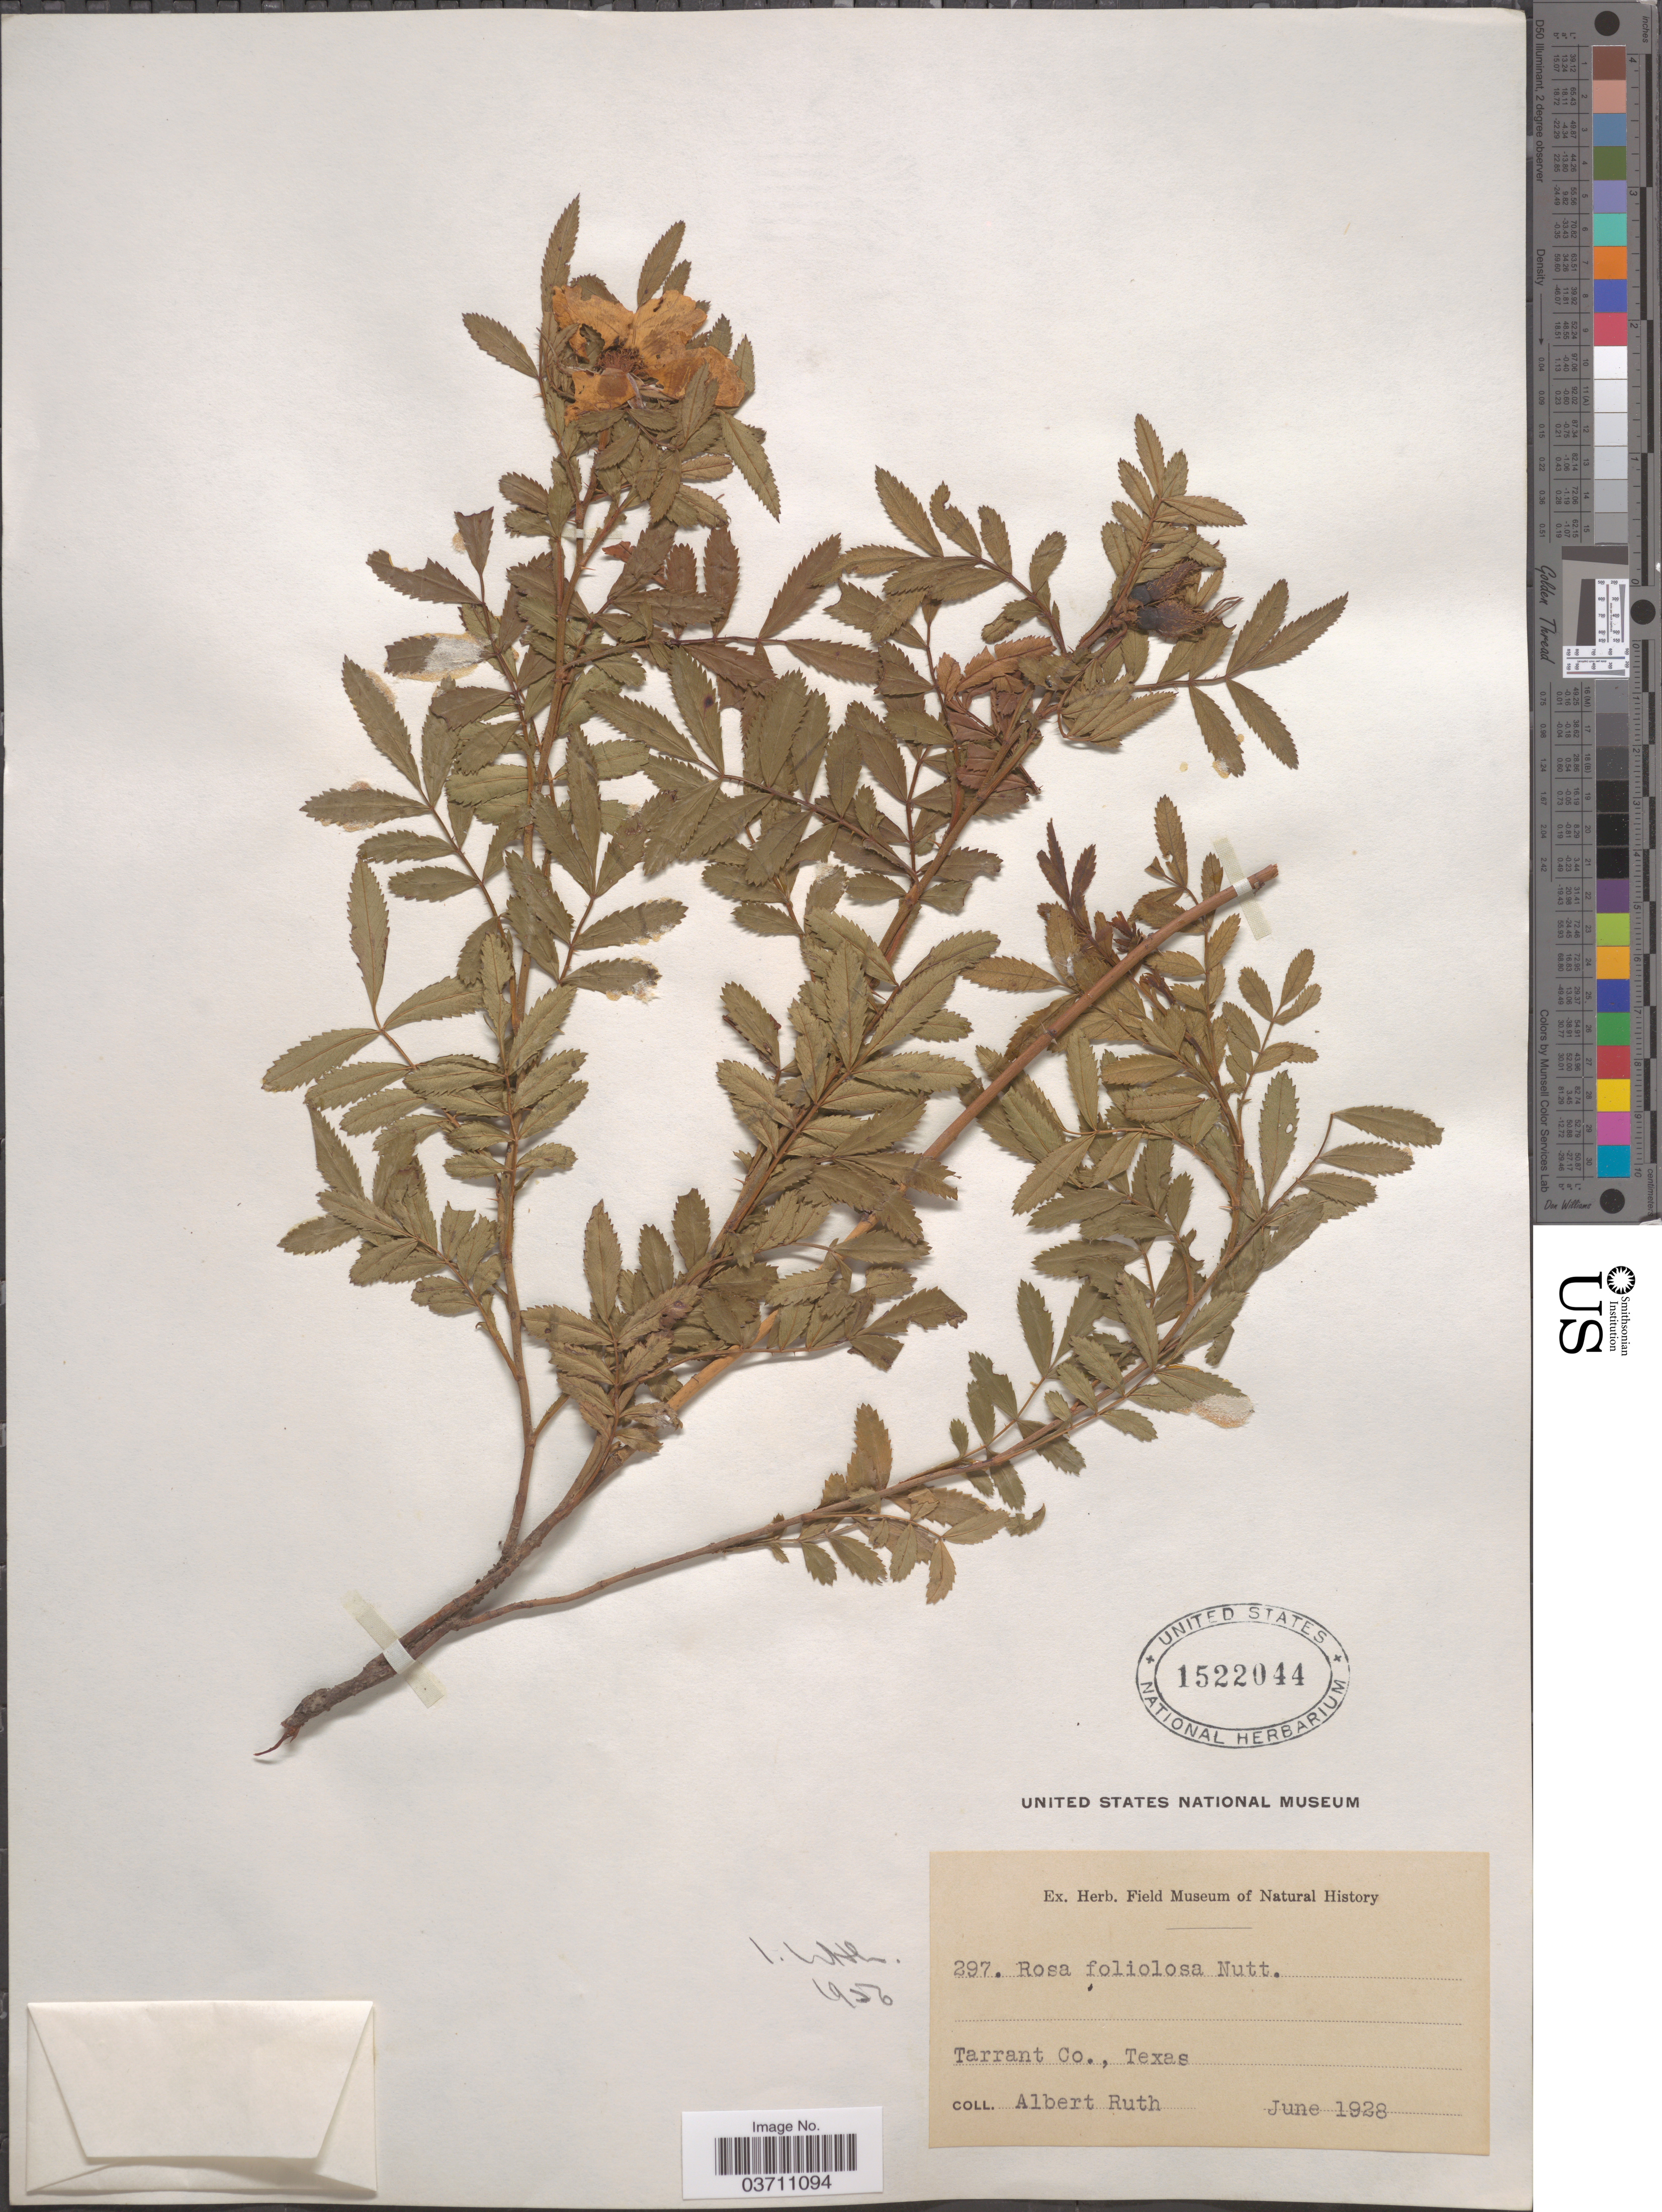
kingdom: Plantae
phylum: Tracheophyta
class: Magnoliopsida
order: Rosales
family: Rosaceae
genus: Rosa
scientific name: Rosa foliolosa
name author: Nutt.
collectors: A. Ruth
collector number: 297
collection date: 1928-06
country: United States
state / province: Texas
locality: Tarrant Co.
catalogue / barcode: US 1522044